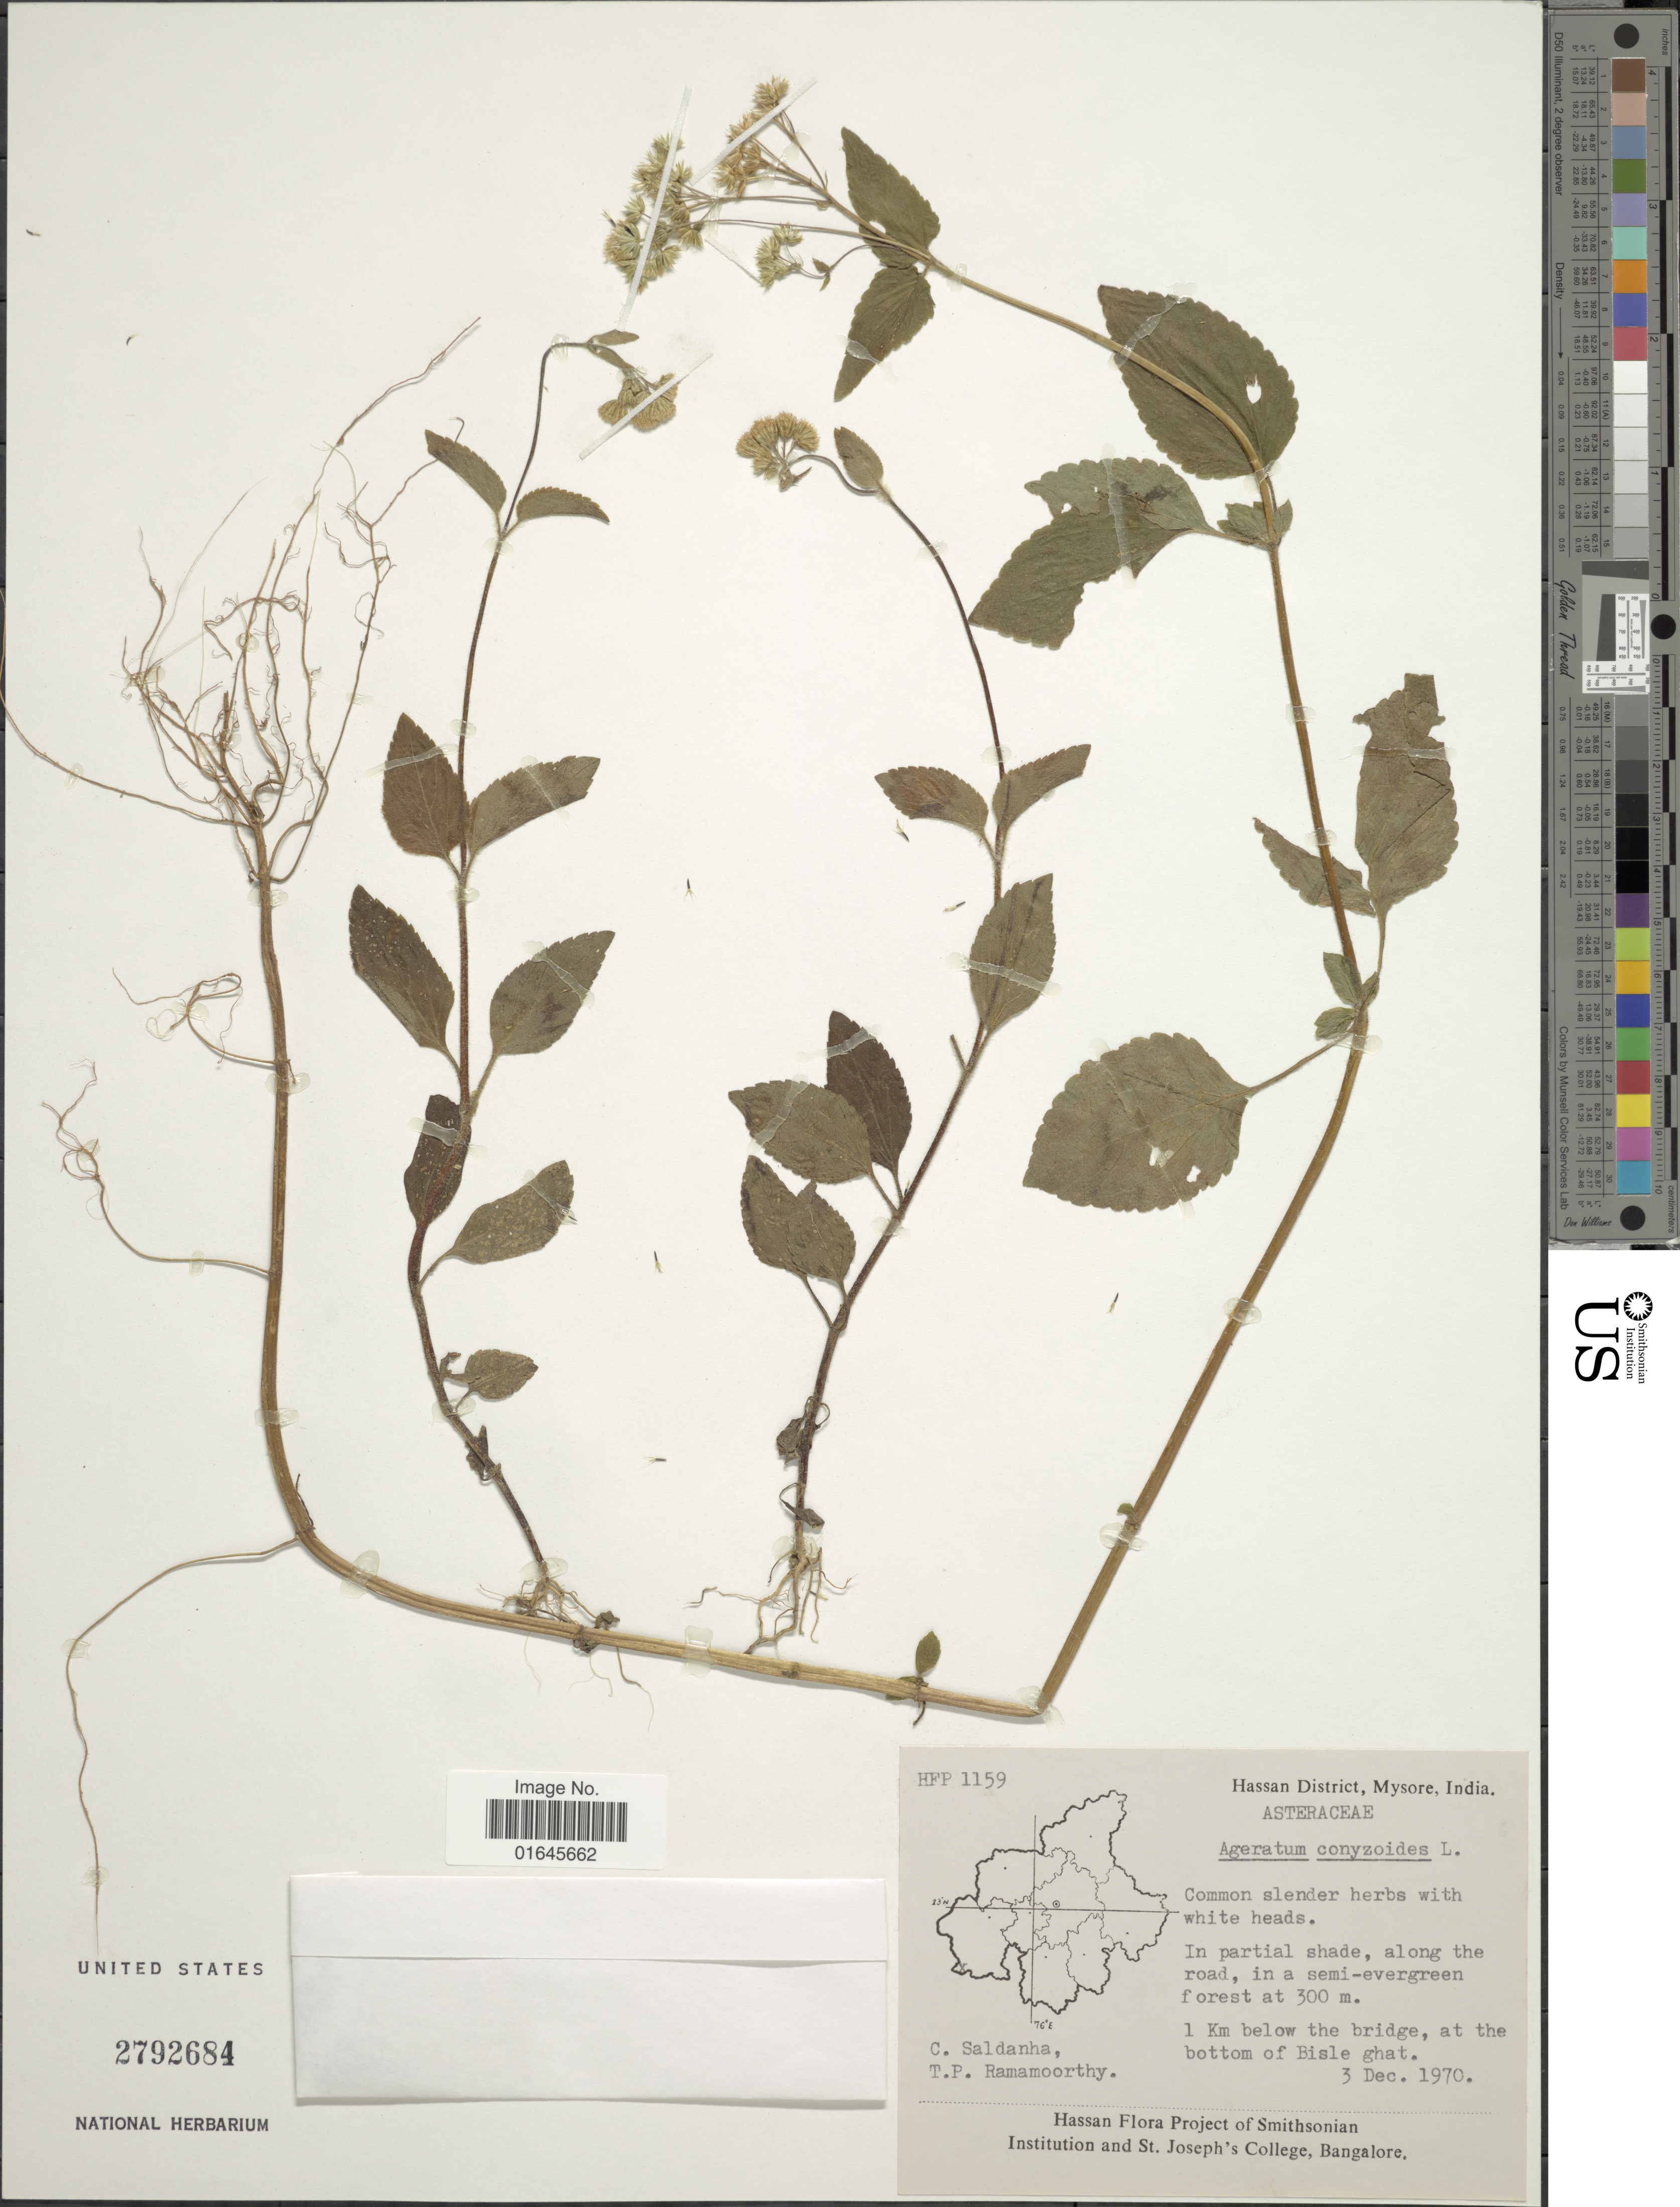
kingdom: Plantae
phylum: Tracheophyta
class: Magnoliopsida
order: Asterales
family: Asteraceae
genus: Ageratum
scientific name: Ageratum conyzoides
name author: L.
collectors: C. Saldanha & T. P. Ramamoorthy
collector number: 1159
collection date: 1970-12-03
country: India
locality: Hassan District, Mysore, 1 Km below the bridge, at the bottom of Bisle ghat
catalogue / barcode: US 2792684